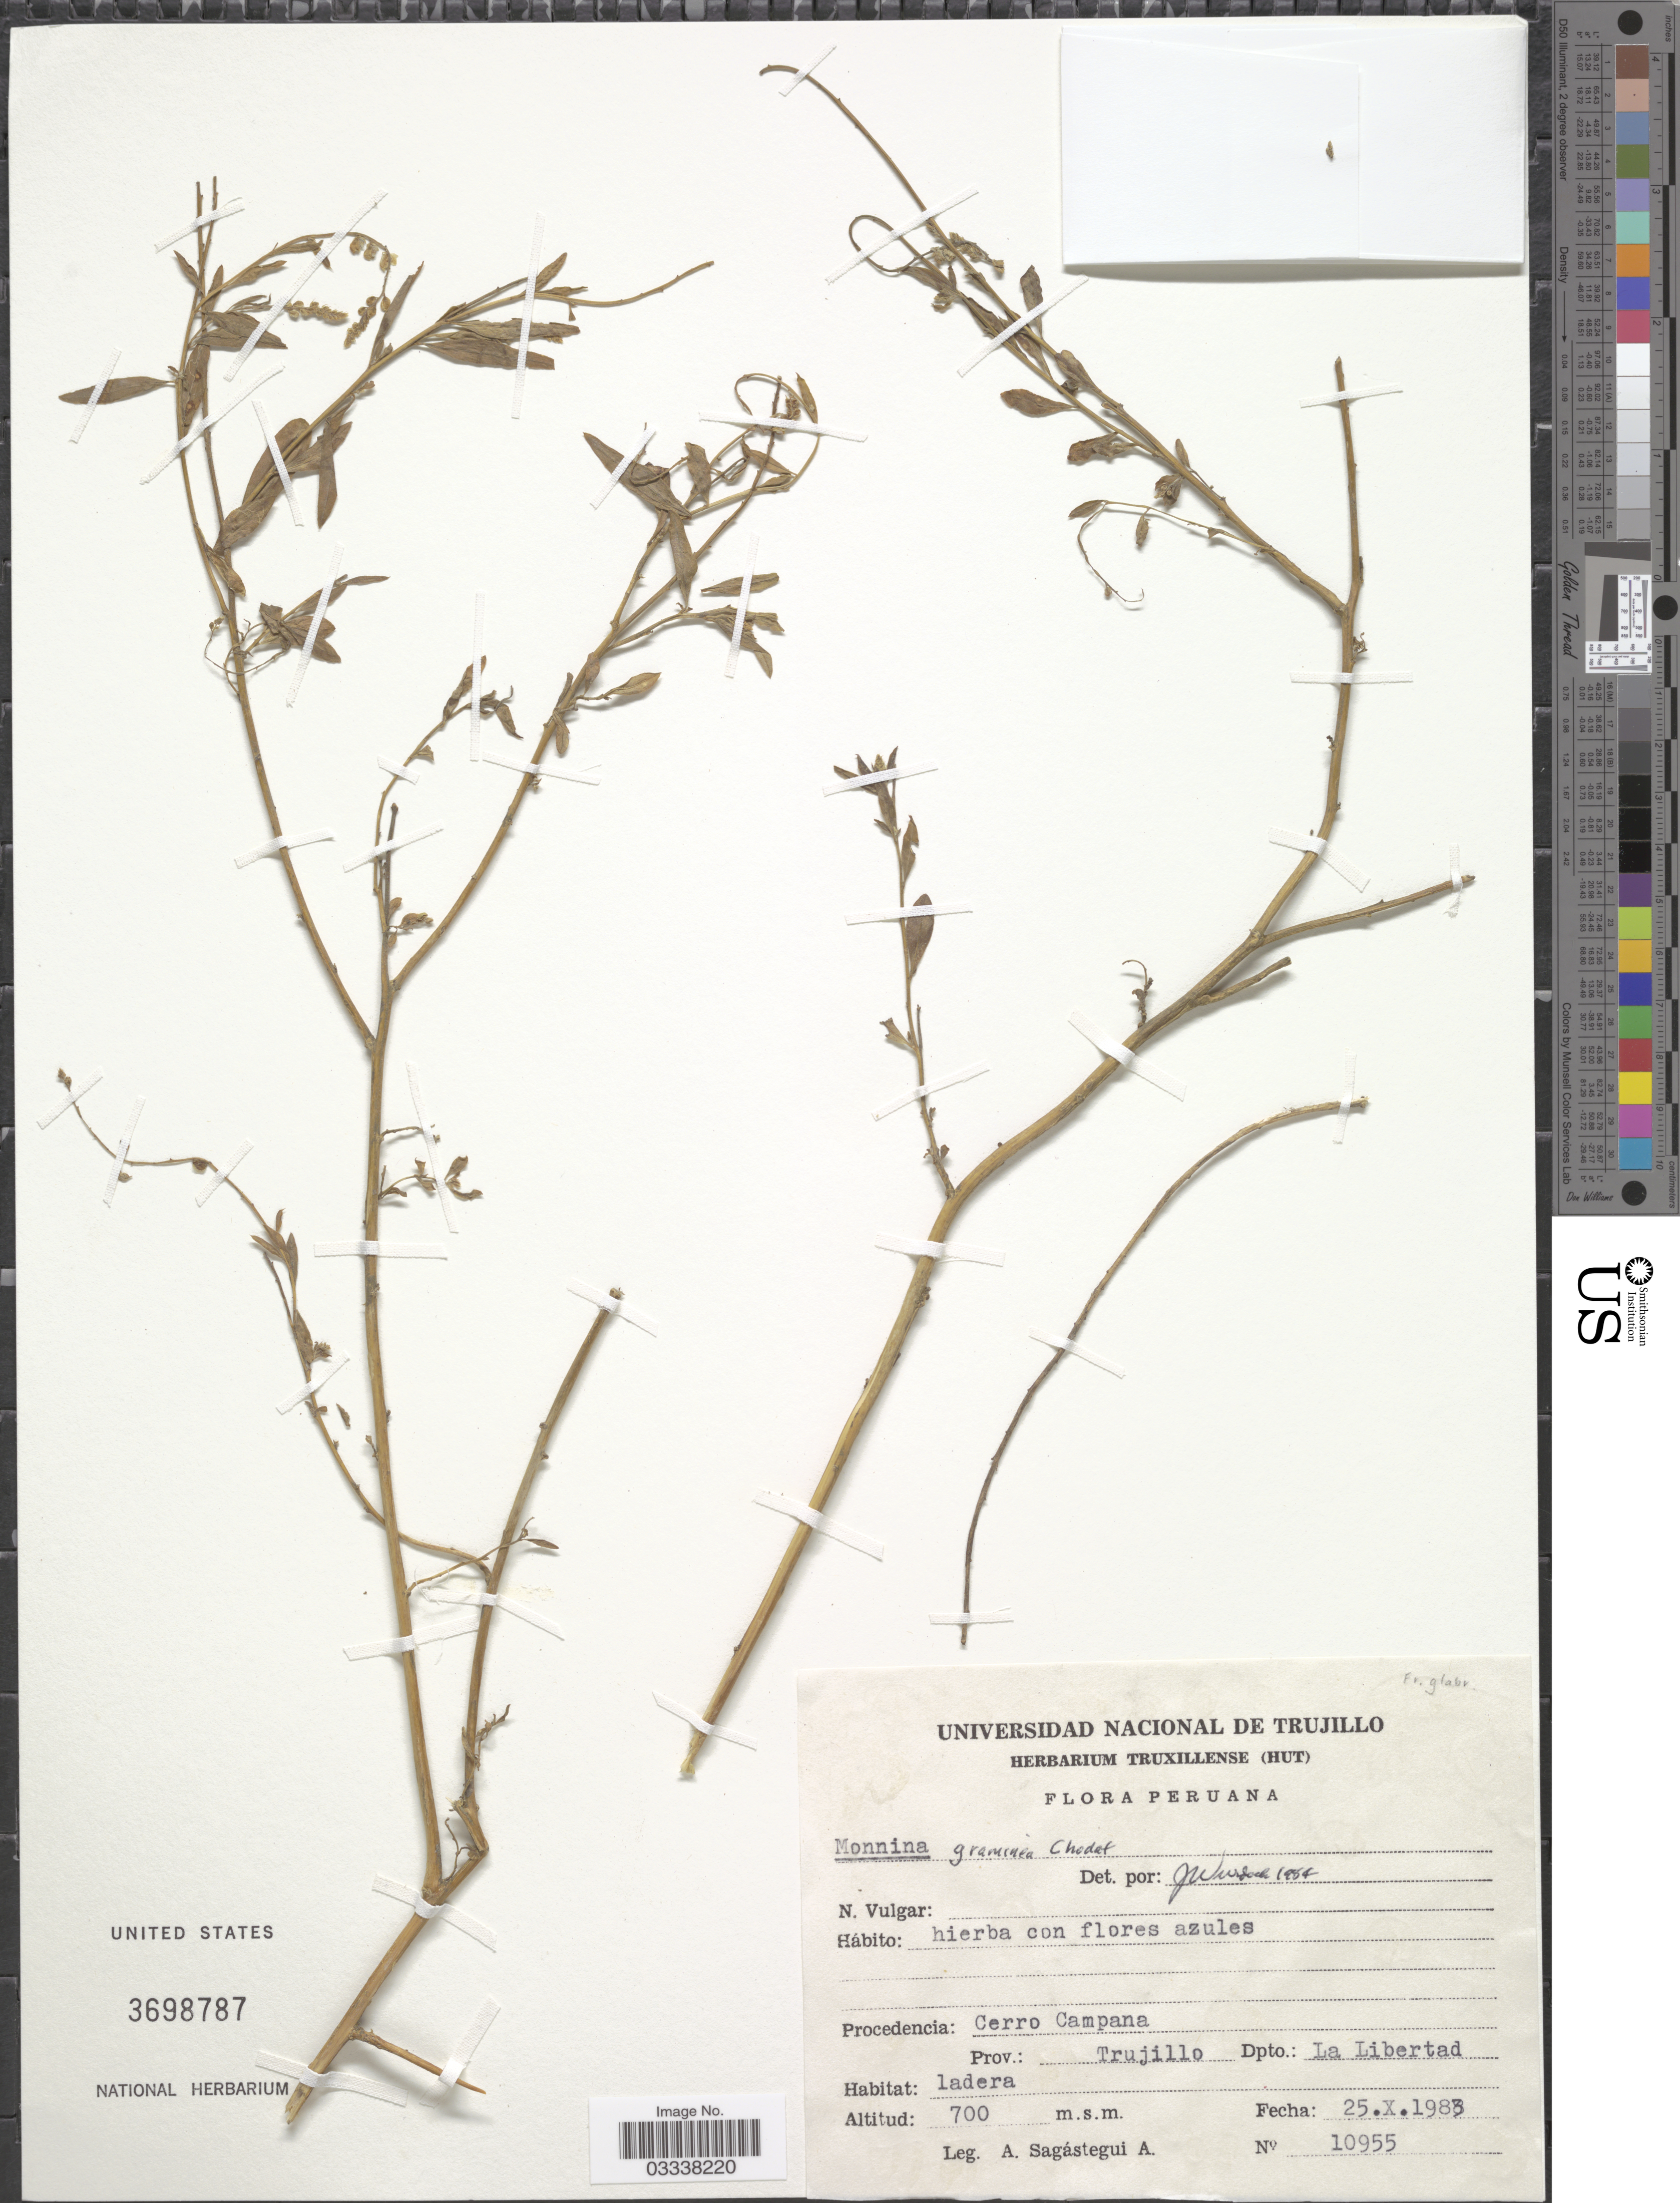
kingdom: Plantae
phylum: Tracheophyta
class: Magnoliopsida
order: Fabales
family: Polygalaceae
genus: Monnina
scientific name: Monnina graminea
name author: Chodat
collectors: A. Sagástegui A.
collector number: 10955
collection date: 1983-10-25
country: Peru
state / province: La Libertad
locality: Cerro Campana. Prov.: Trujilla Dpto.: La Libertad.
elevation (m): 700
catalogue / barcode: US 3698787